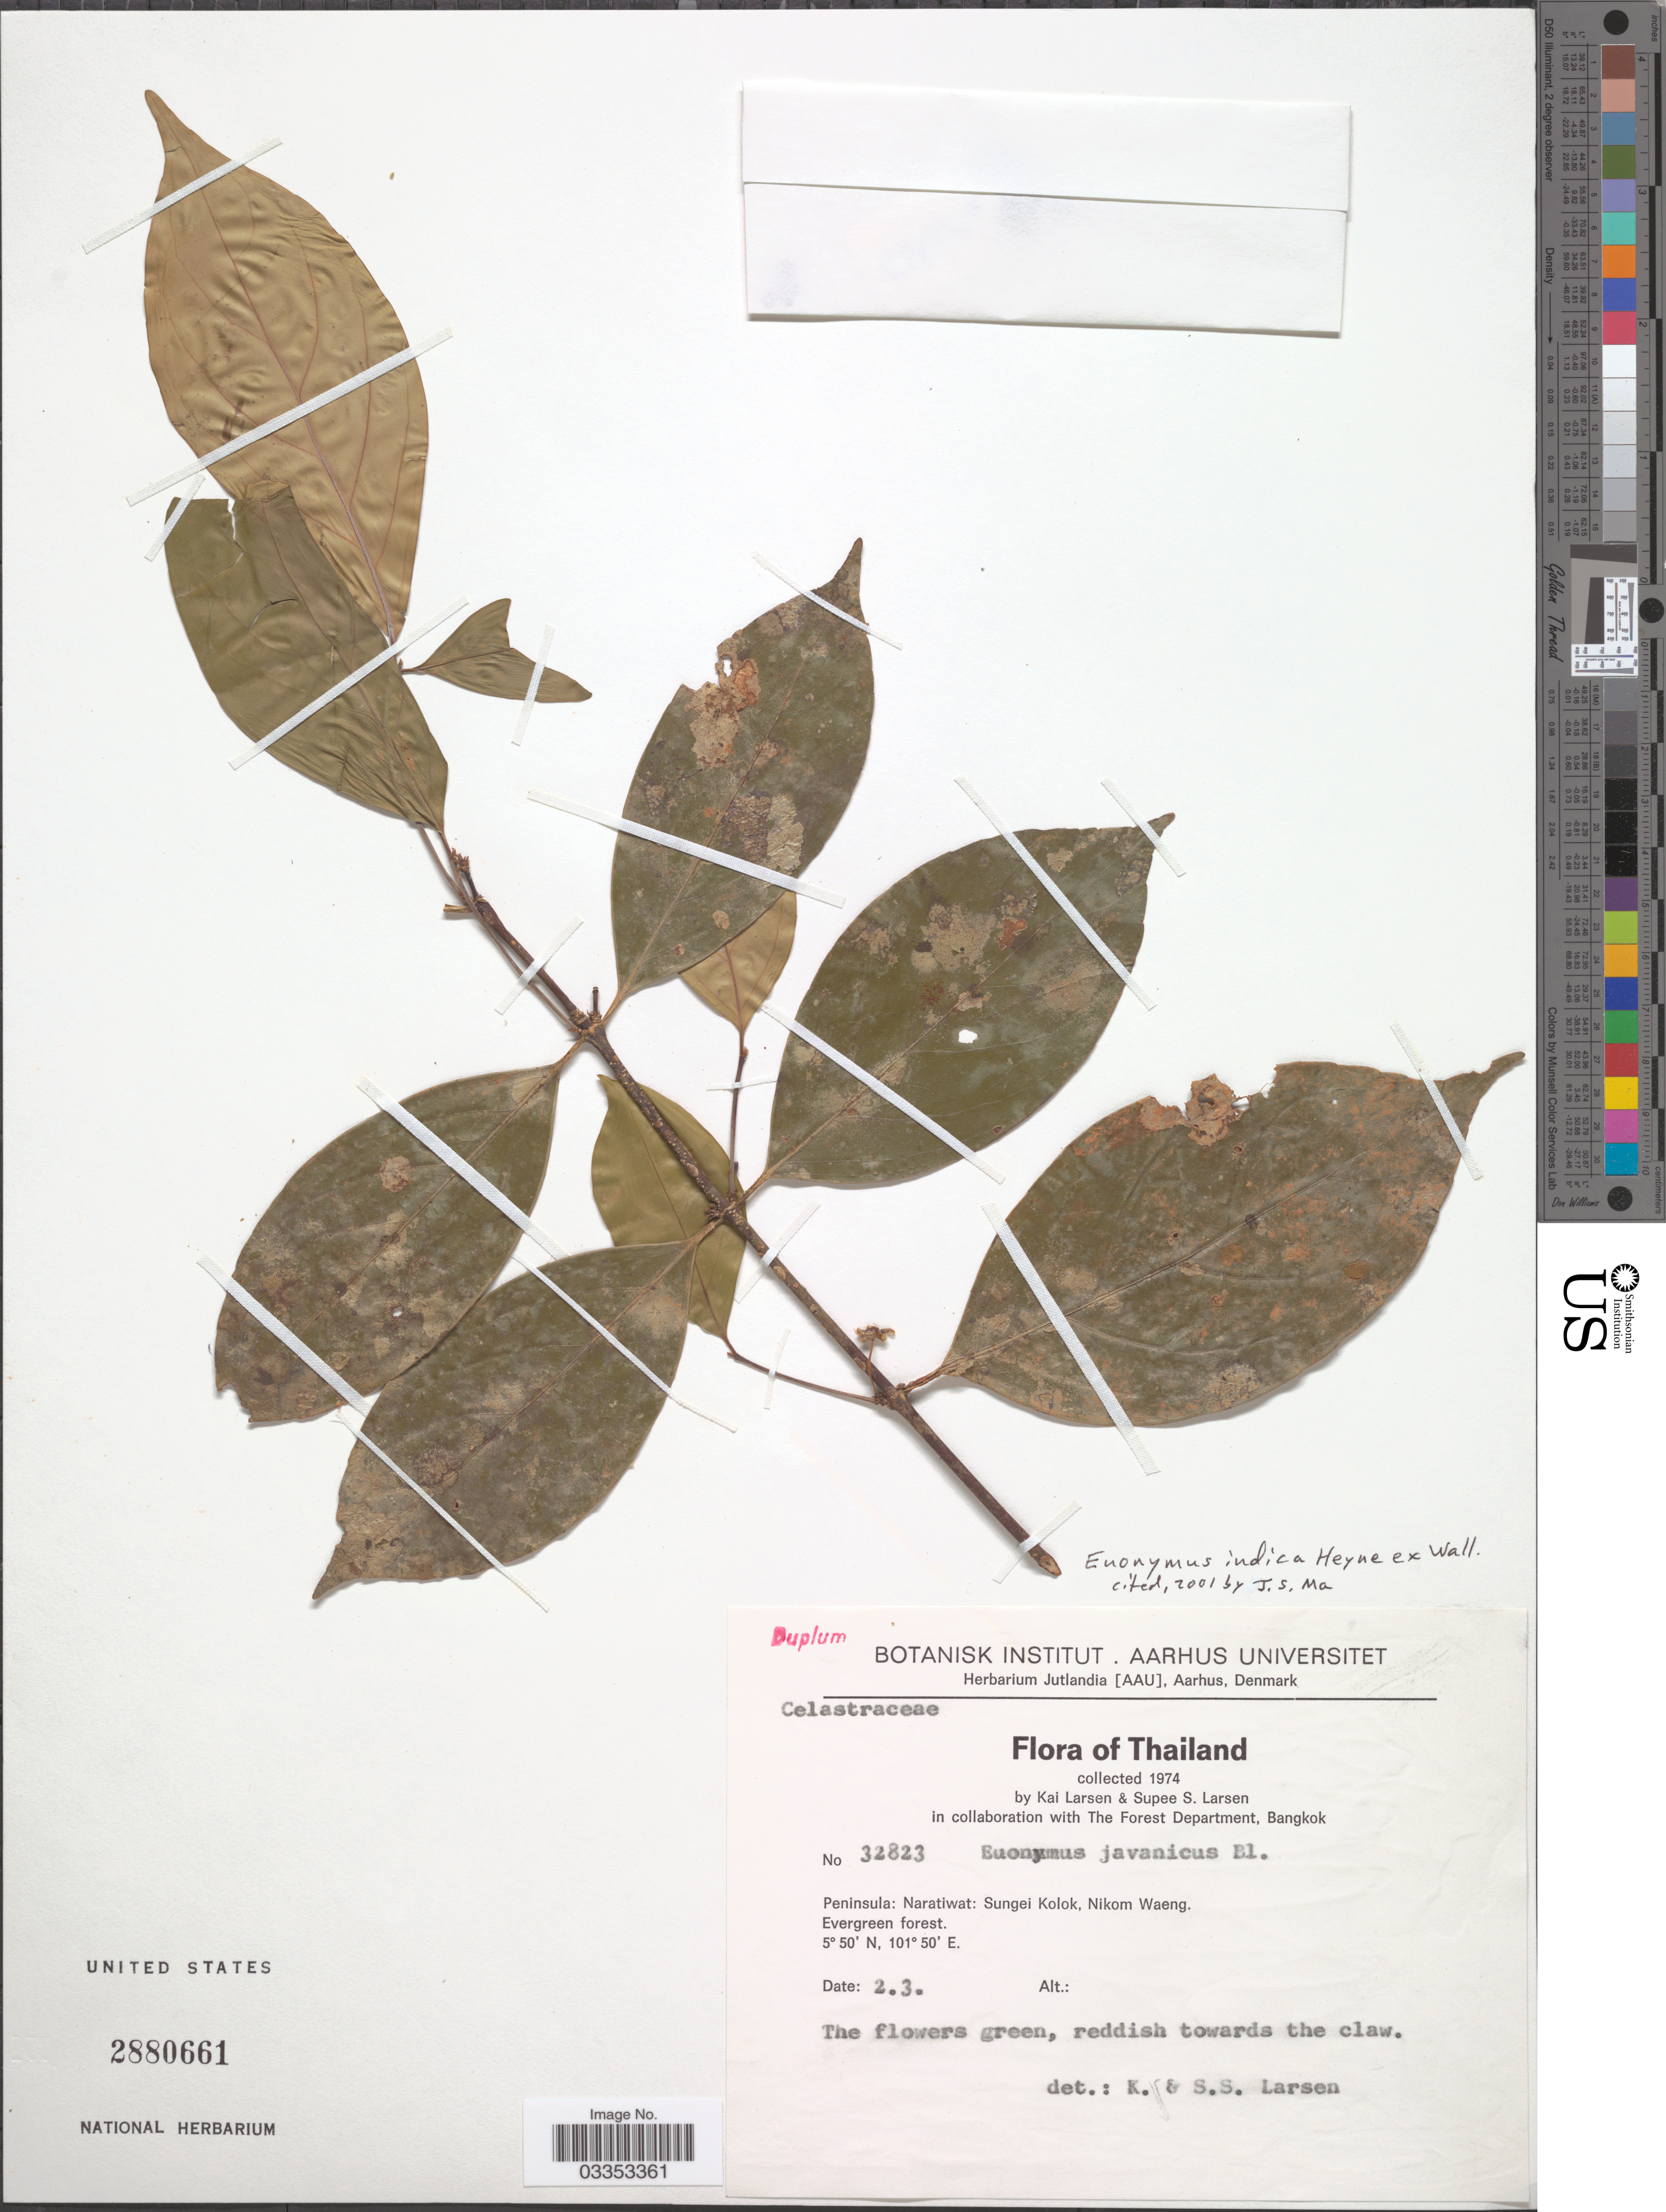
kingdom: Plantae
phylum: Tracheophyta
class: Magnoliopsida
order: Celastrales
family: Celastraceae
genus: Euonymus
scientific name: Euonymus indicus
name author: B. Heyne ex Wall.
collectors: K. Larsen & S. Larsen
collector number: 32823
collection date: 1974-03-02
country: Thailand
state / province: Narathiwat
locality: Peninsula: Naratiwat: Sungei Kolok, Nikom Waeng.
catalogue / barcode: US 2880661